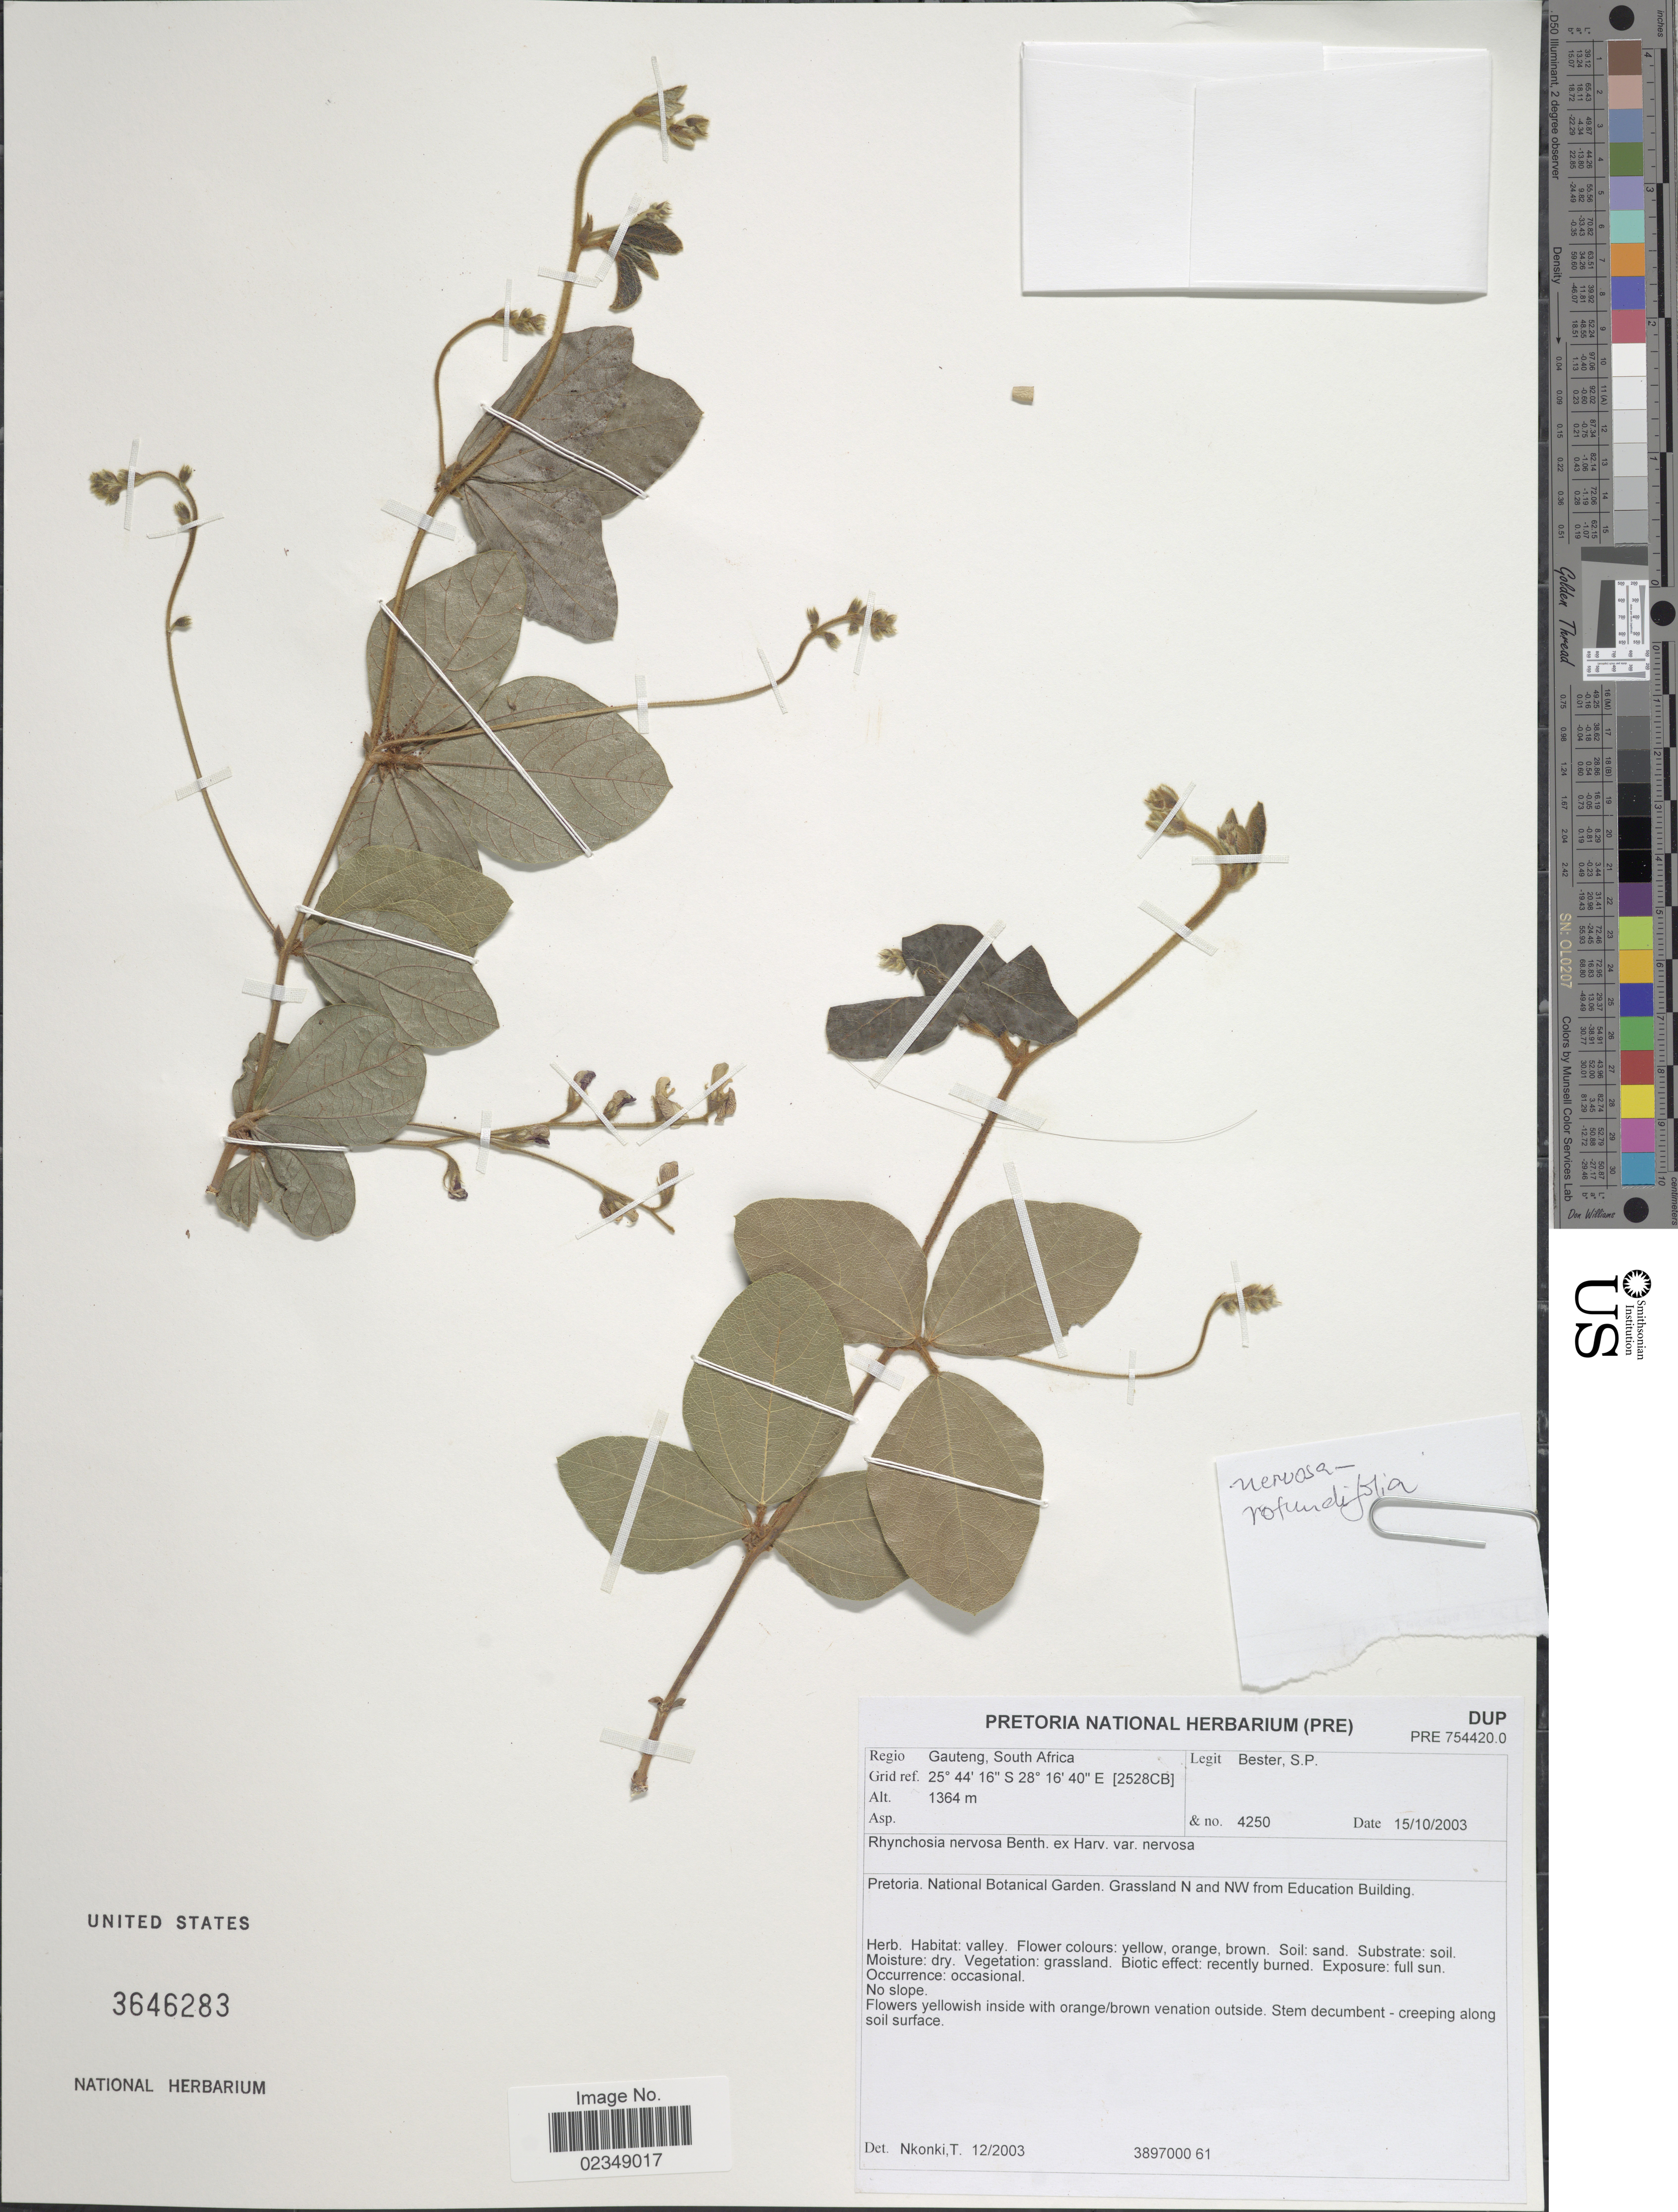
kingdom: Plantae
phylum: Tracheophyta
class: Magnoliopsida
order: Fabales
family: Fabaceae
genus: Rhynchosia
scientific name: Rhynchosia nervosa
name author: Benth. ex Harv.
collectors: S. Bester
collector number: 4250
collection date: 2003-10-15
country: South Africa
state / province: Gauteng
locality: Pretoria, National Botanical Garden, Grassland N and NW from Education Building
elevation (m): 1364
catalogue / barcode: US 3646283